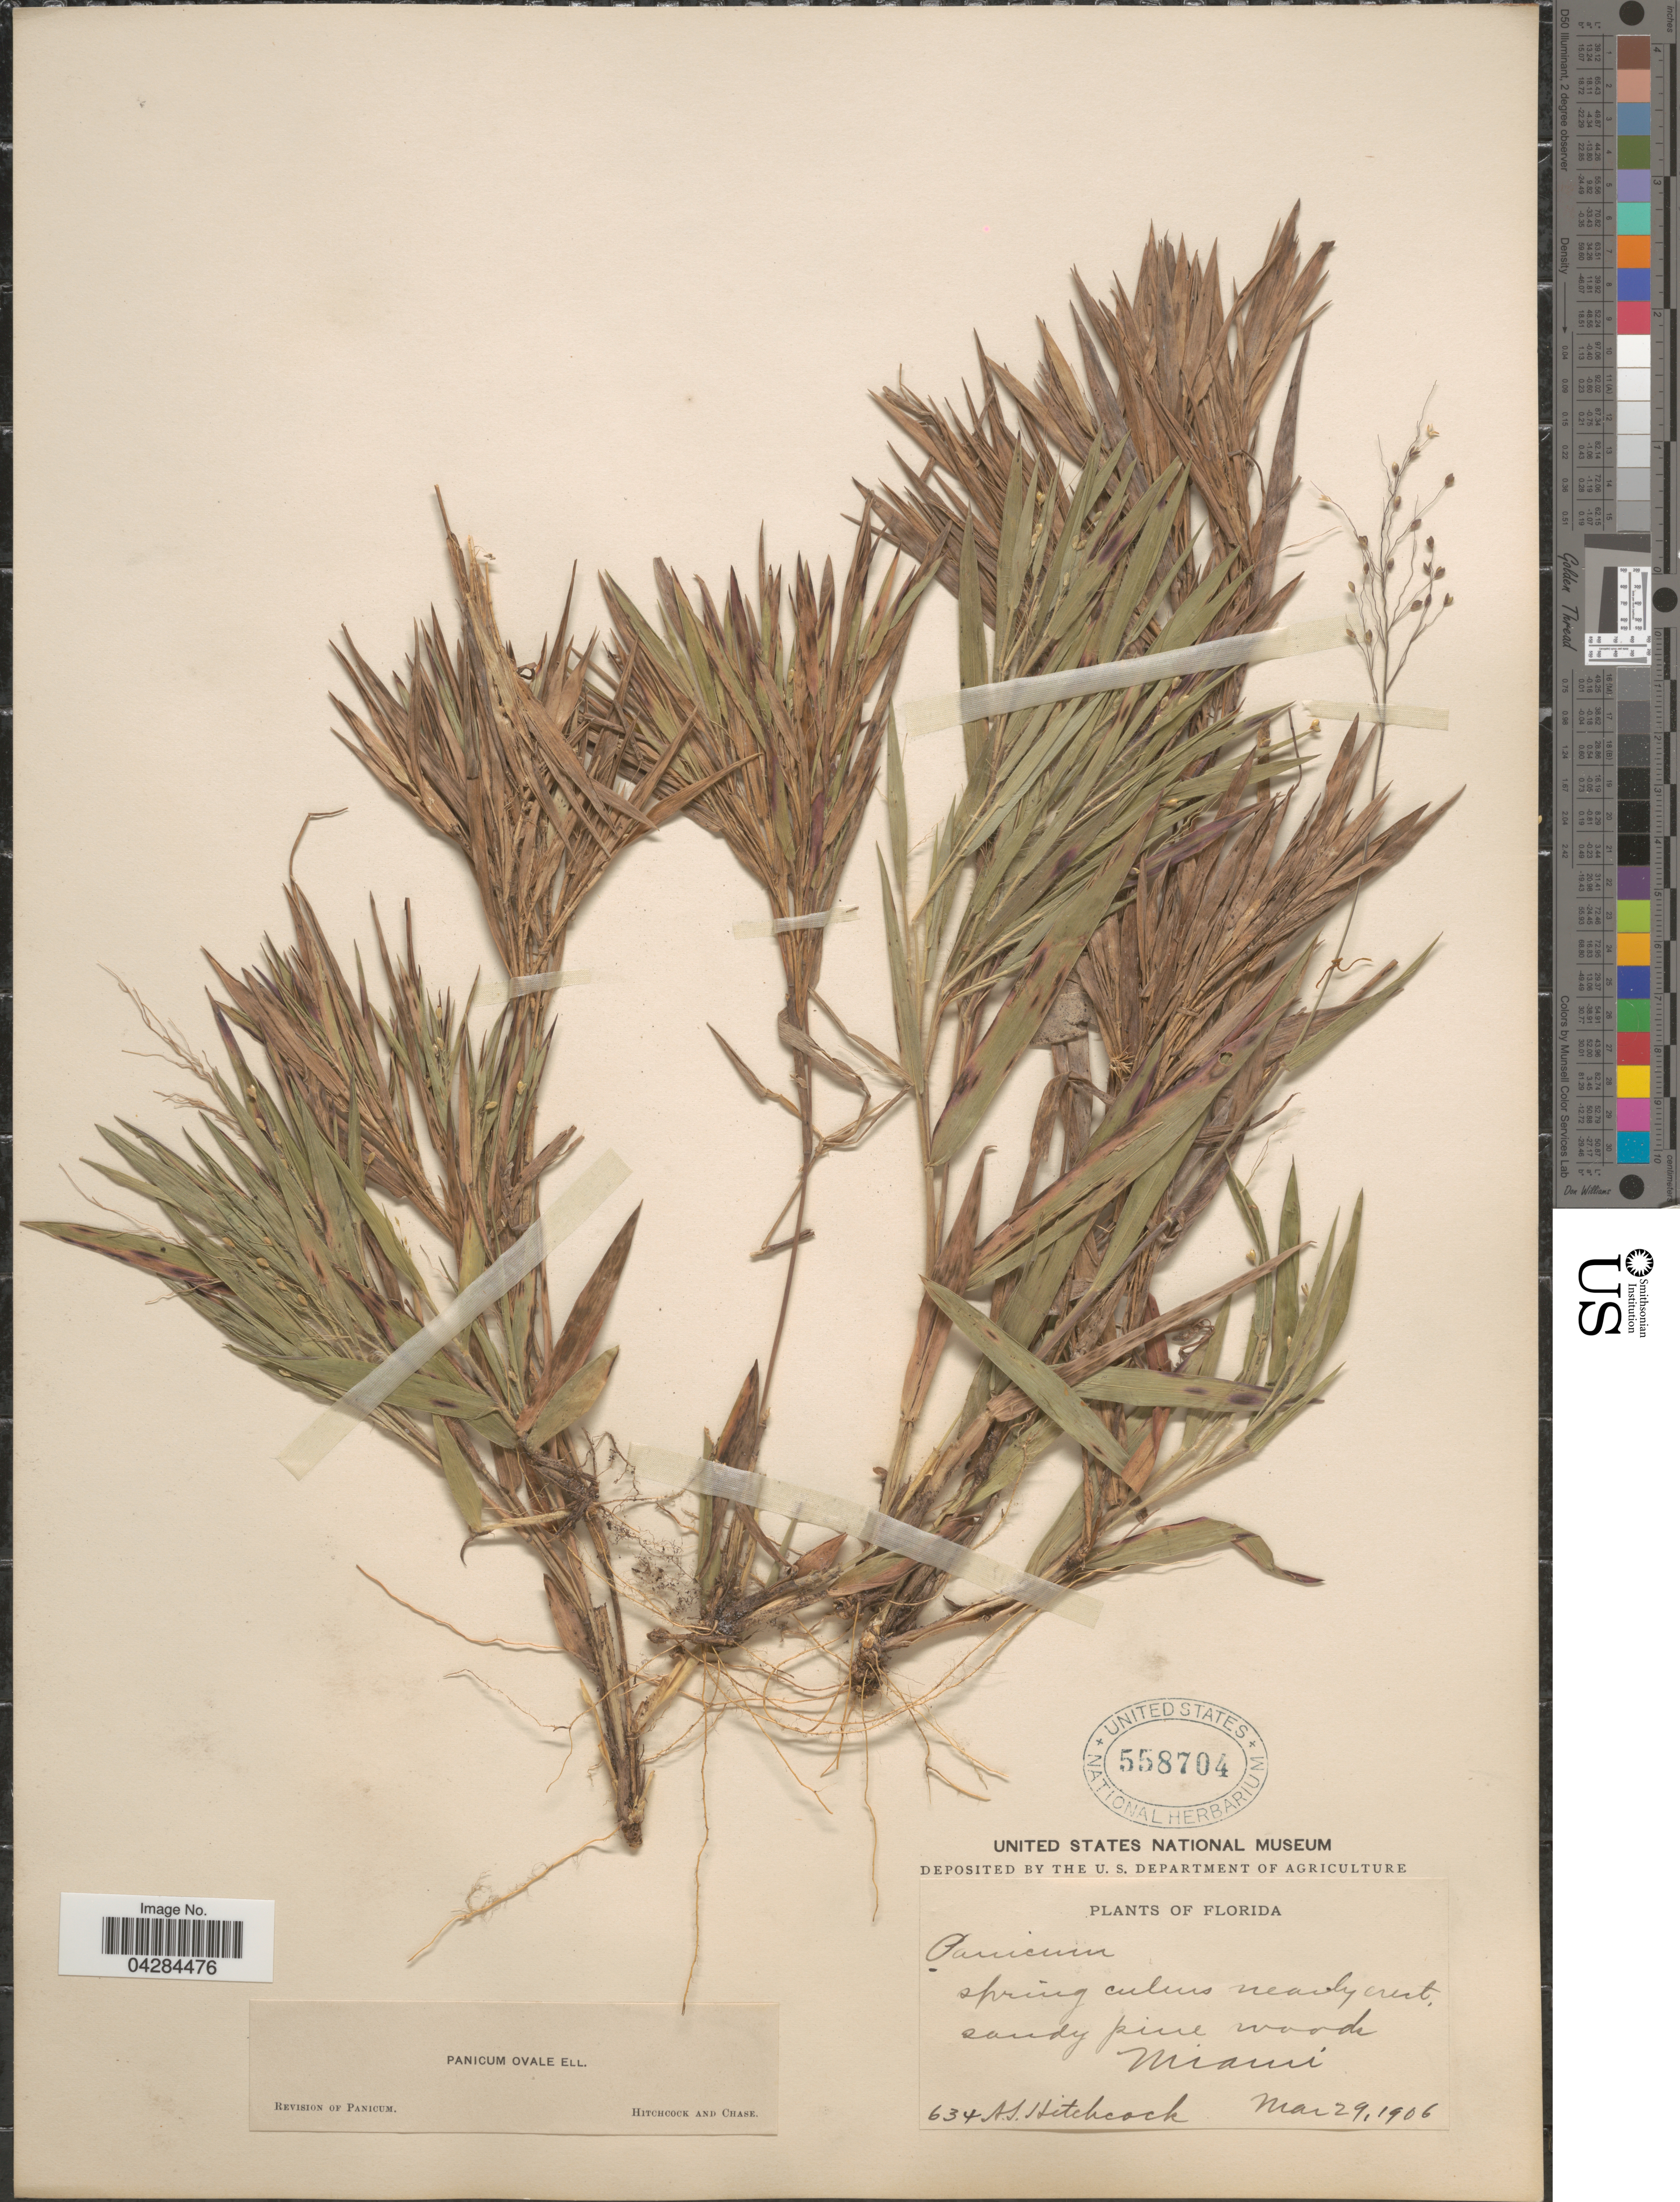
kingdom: Plantae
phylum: Tracheophyta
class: Liliopsida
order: Poales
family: Poaceae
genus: Dichanthelium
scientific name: Dichanthelium ovale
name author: (Elliott) Gould & C.A. Clark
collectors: A. S. Hitchcock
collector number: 634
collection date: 1906-03-29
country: United States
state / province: Florida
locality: Sandy pine woods Miami.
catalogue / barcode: US 558704